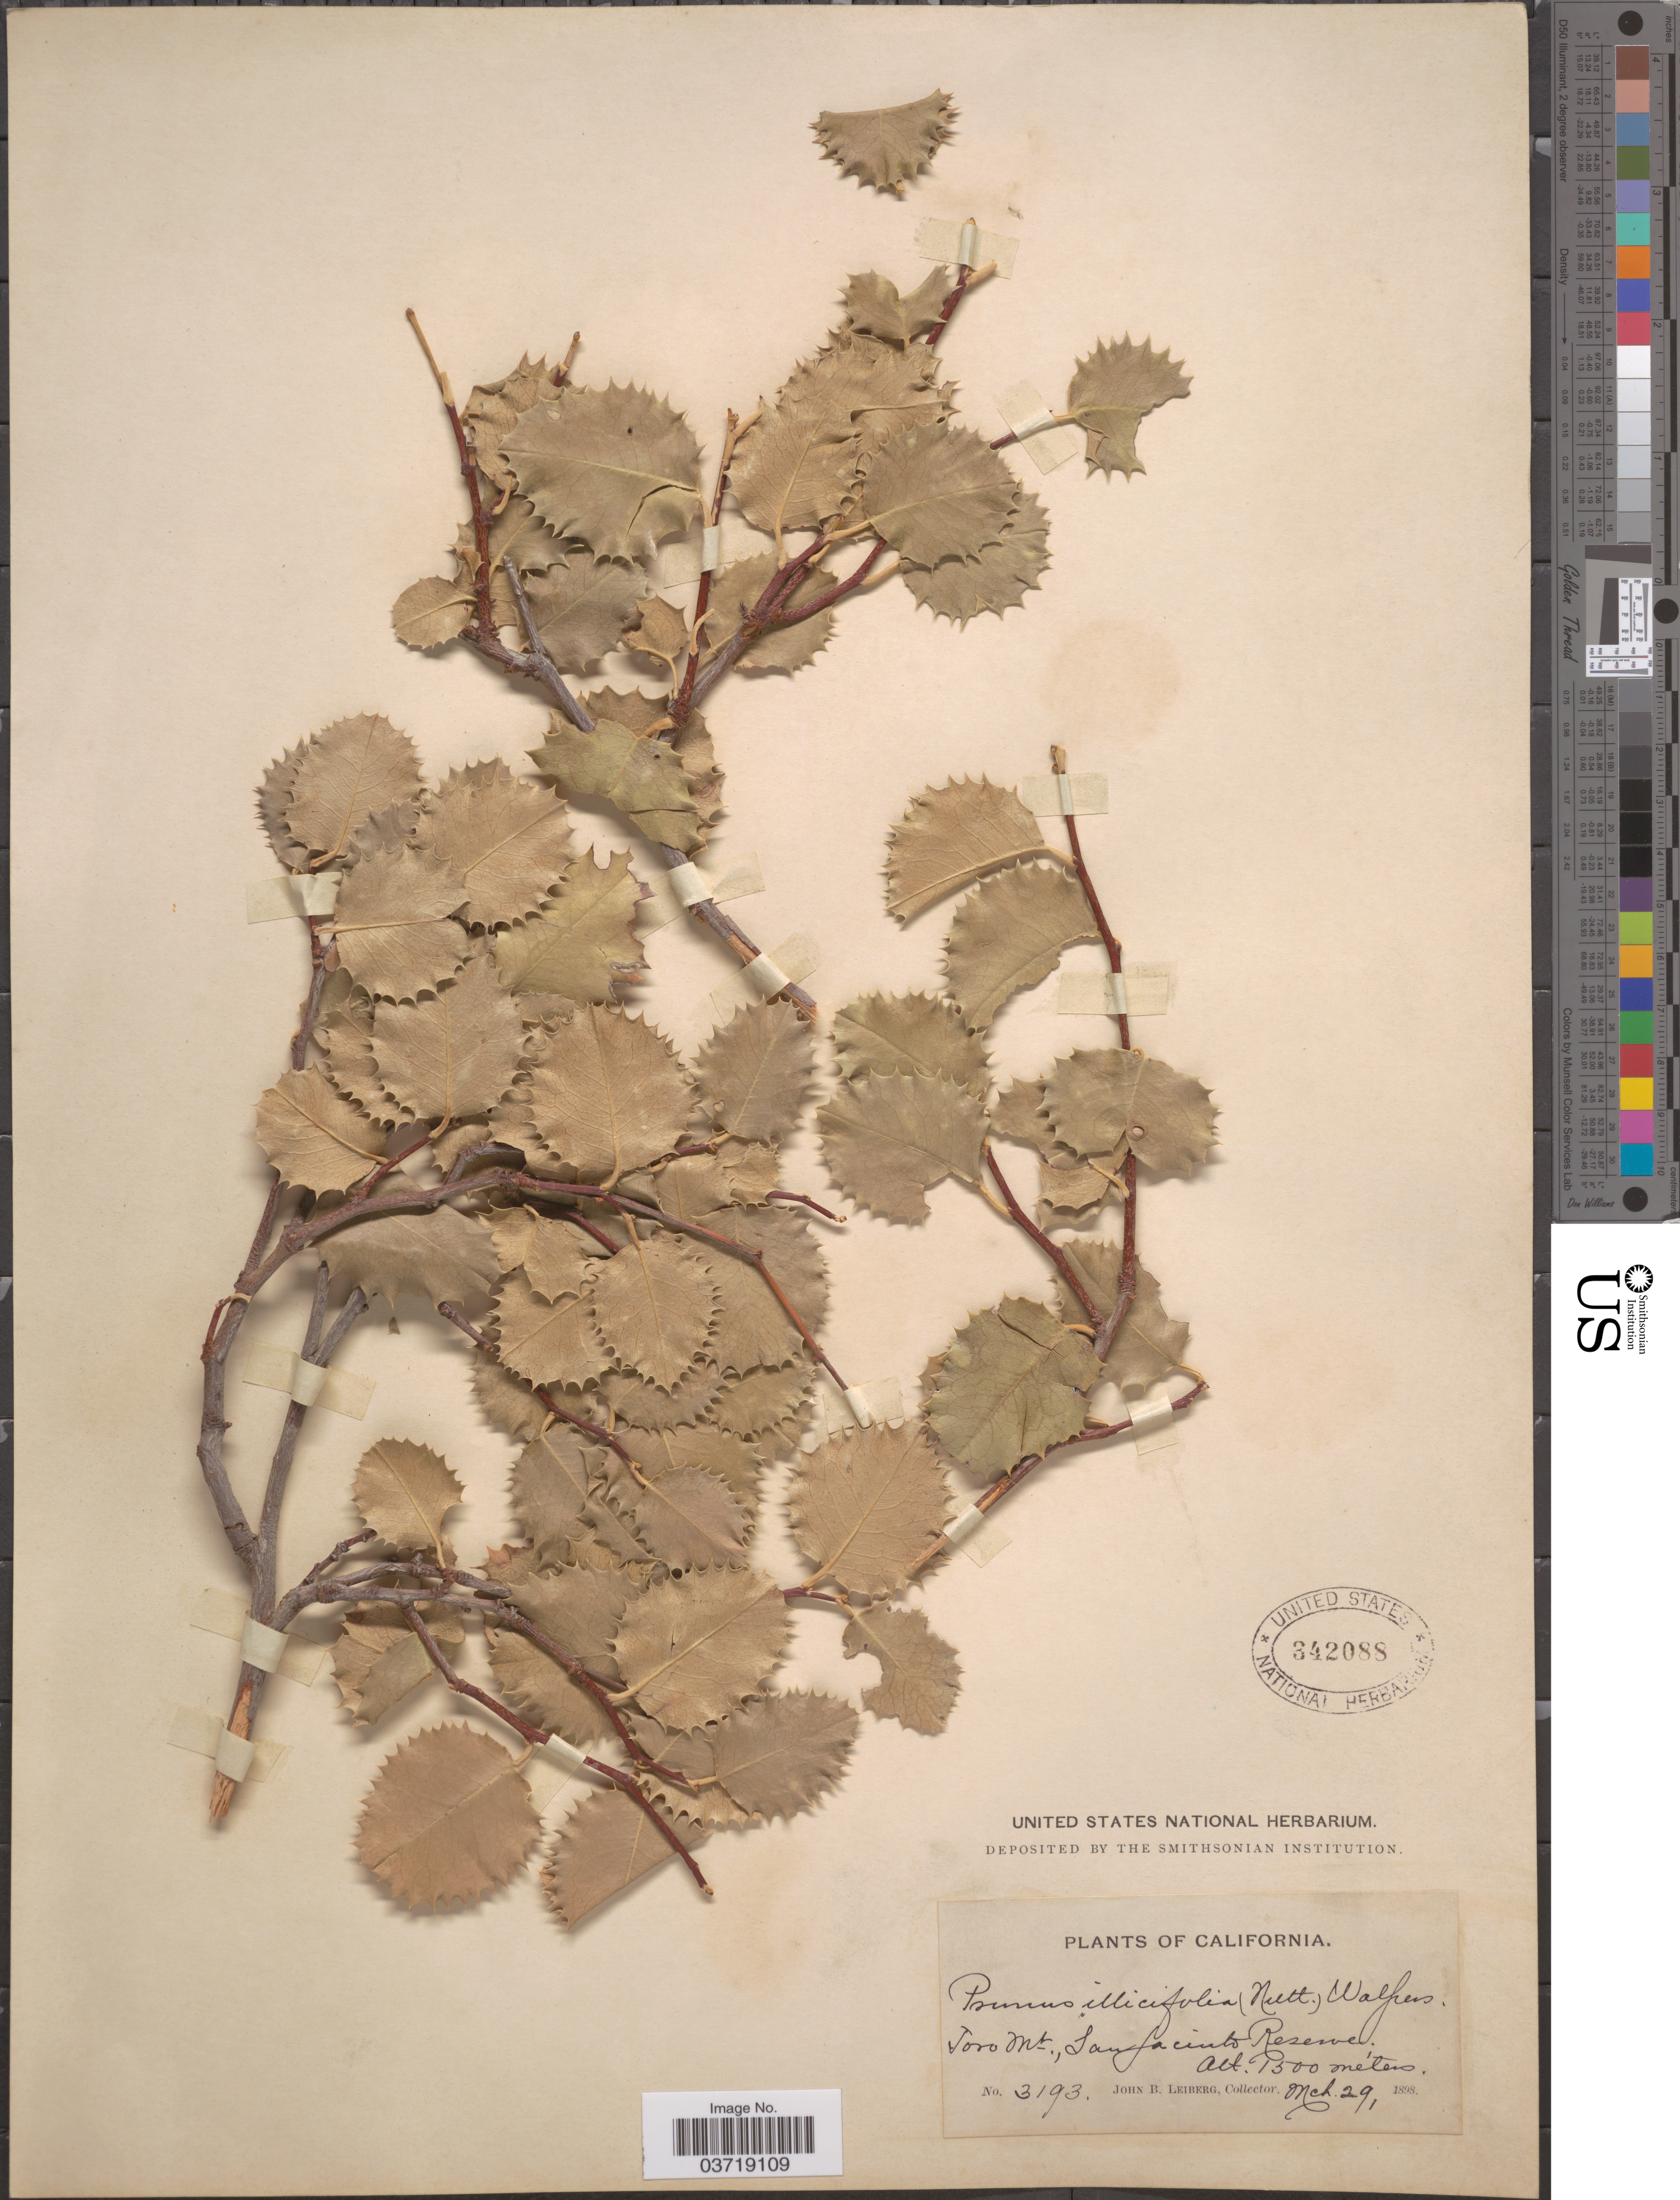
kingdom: Plantae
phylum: Tracheophyta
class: Magnoliopsida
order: Rosales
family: Rosaceae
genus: Prunus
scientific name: Prunus ilicifolia var. ilicifolia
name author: (Nutt. ex Hook. & Arn.) D. Dietr.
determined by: Strong, Mark T., (BOT), Smithsonian Institution - National Museum of Natural History (UNITED STATES)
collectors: J. B. Leiberg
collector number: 3193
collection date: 1898-03-29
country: United States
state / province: California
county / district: Riverside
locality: Toro Mt., San Jacinto Reserve.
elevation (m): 1500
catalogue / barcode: US 342088